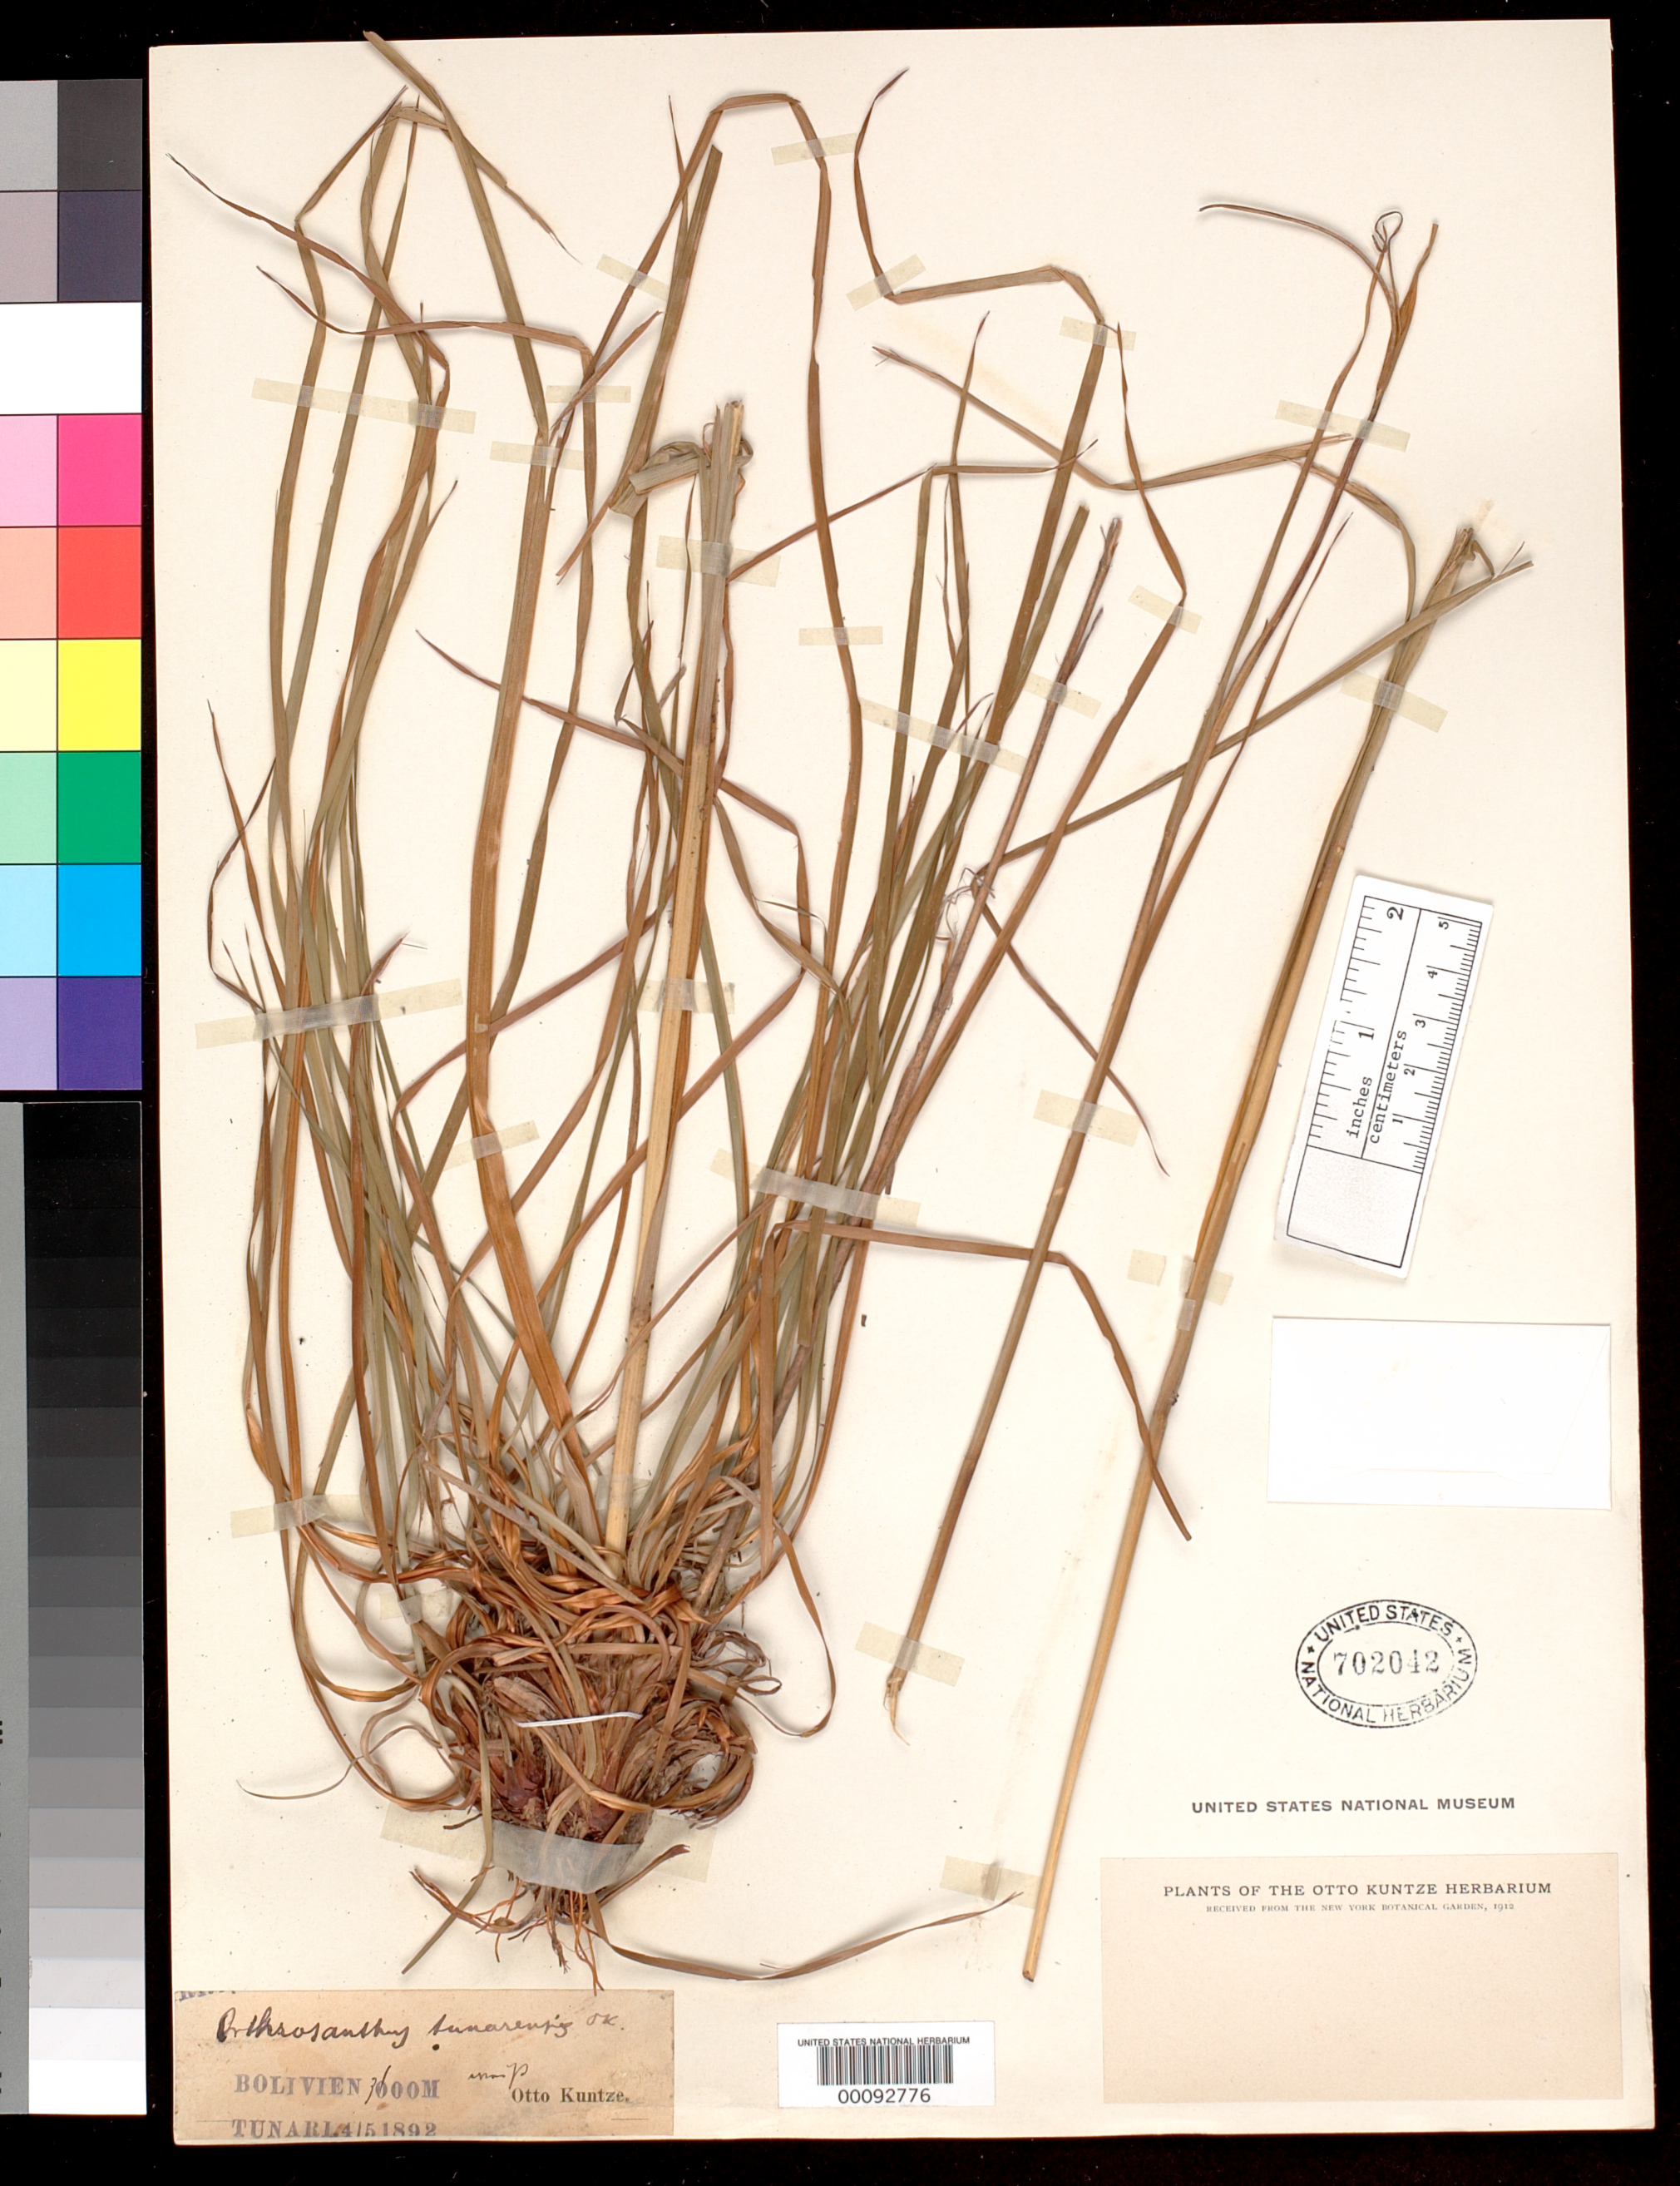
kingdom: Plantae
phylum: Tracheophyta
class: Liliopsida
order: Asparagales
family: Iridaceae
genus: Orthrosanthus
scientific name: Orthrosanthus tunarensis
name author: Kuntze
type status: Type Collection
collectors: C.E.O. Kuntze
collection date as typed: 1892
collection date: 1892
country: Bolivia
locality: Tunari.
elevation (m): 3600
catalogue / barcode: US 702042